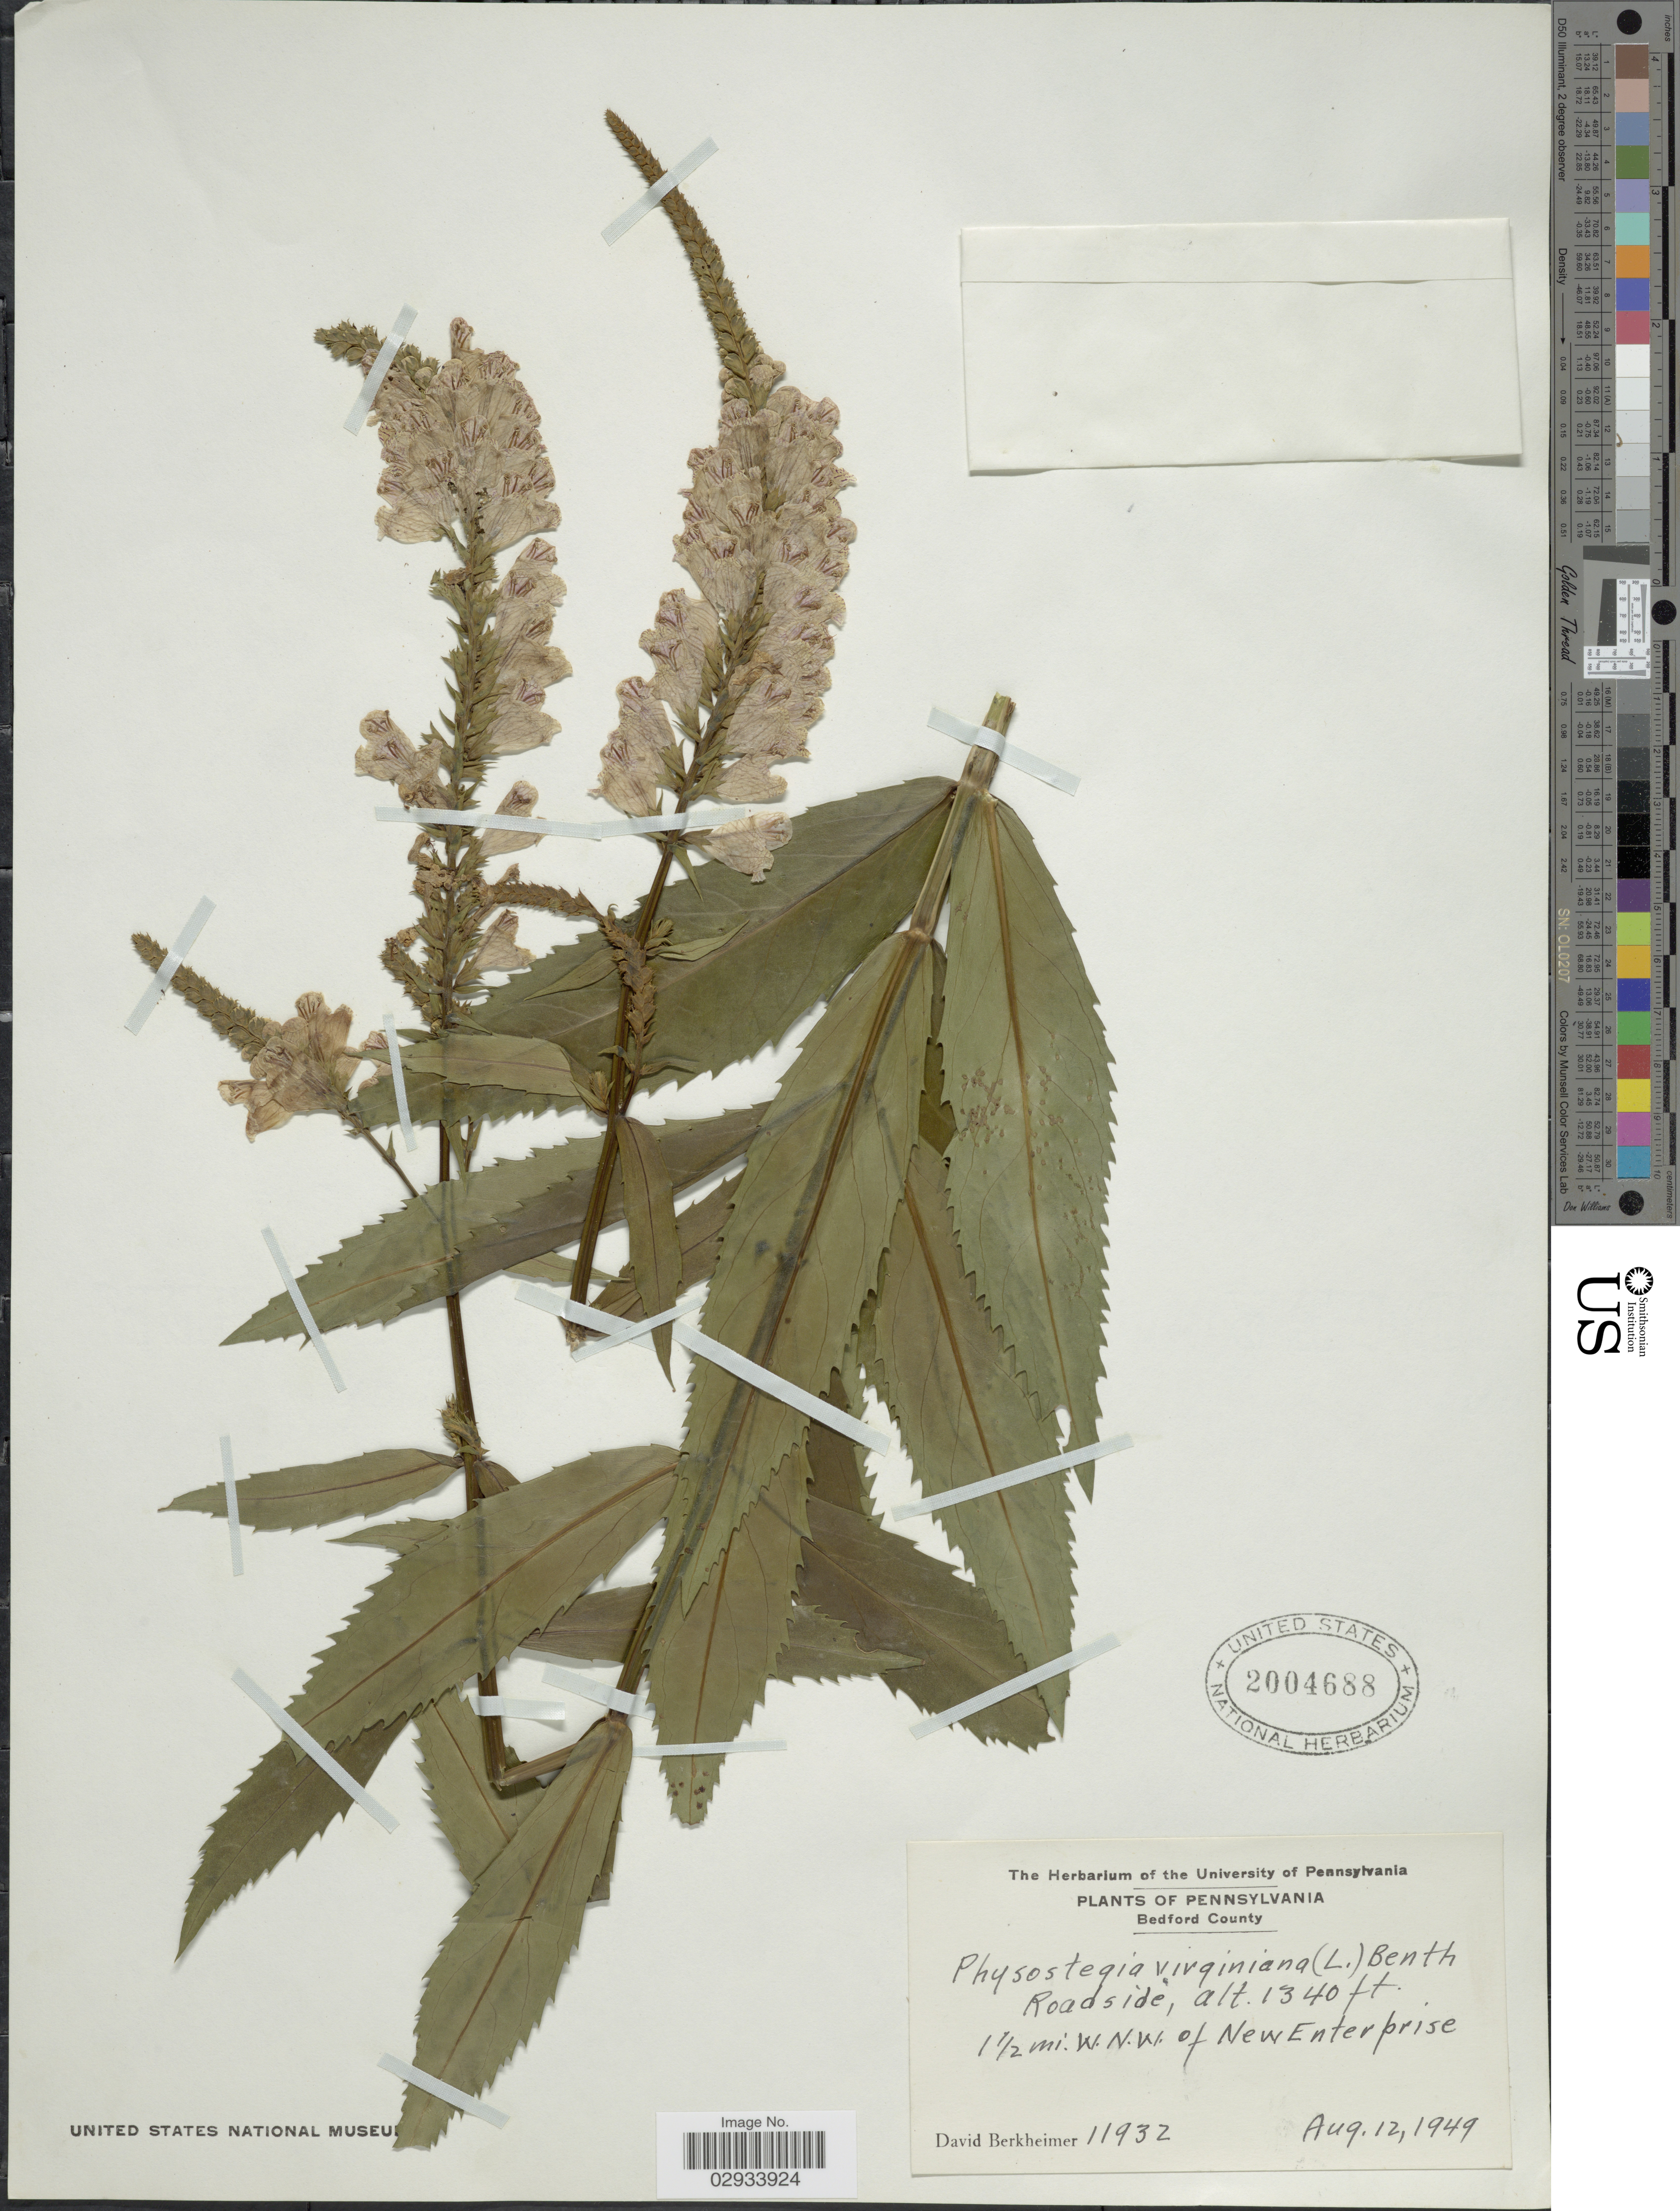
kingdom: Plantae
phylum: Tracheophyta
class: Magnoliopsida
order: Lamiales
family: Lamiaceae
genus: Physostegia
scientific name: Physostegia virginiana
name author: (L.) Benth.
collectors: D. Berkheimer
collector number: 11932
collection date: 1949-08-12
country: United States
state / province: Pennsylvania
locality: Bedford County, 1½ mi. W.N.W. of New Enterprise.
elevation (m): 408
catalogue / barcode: US 2004688